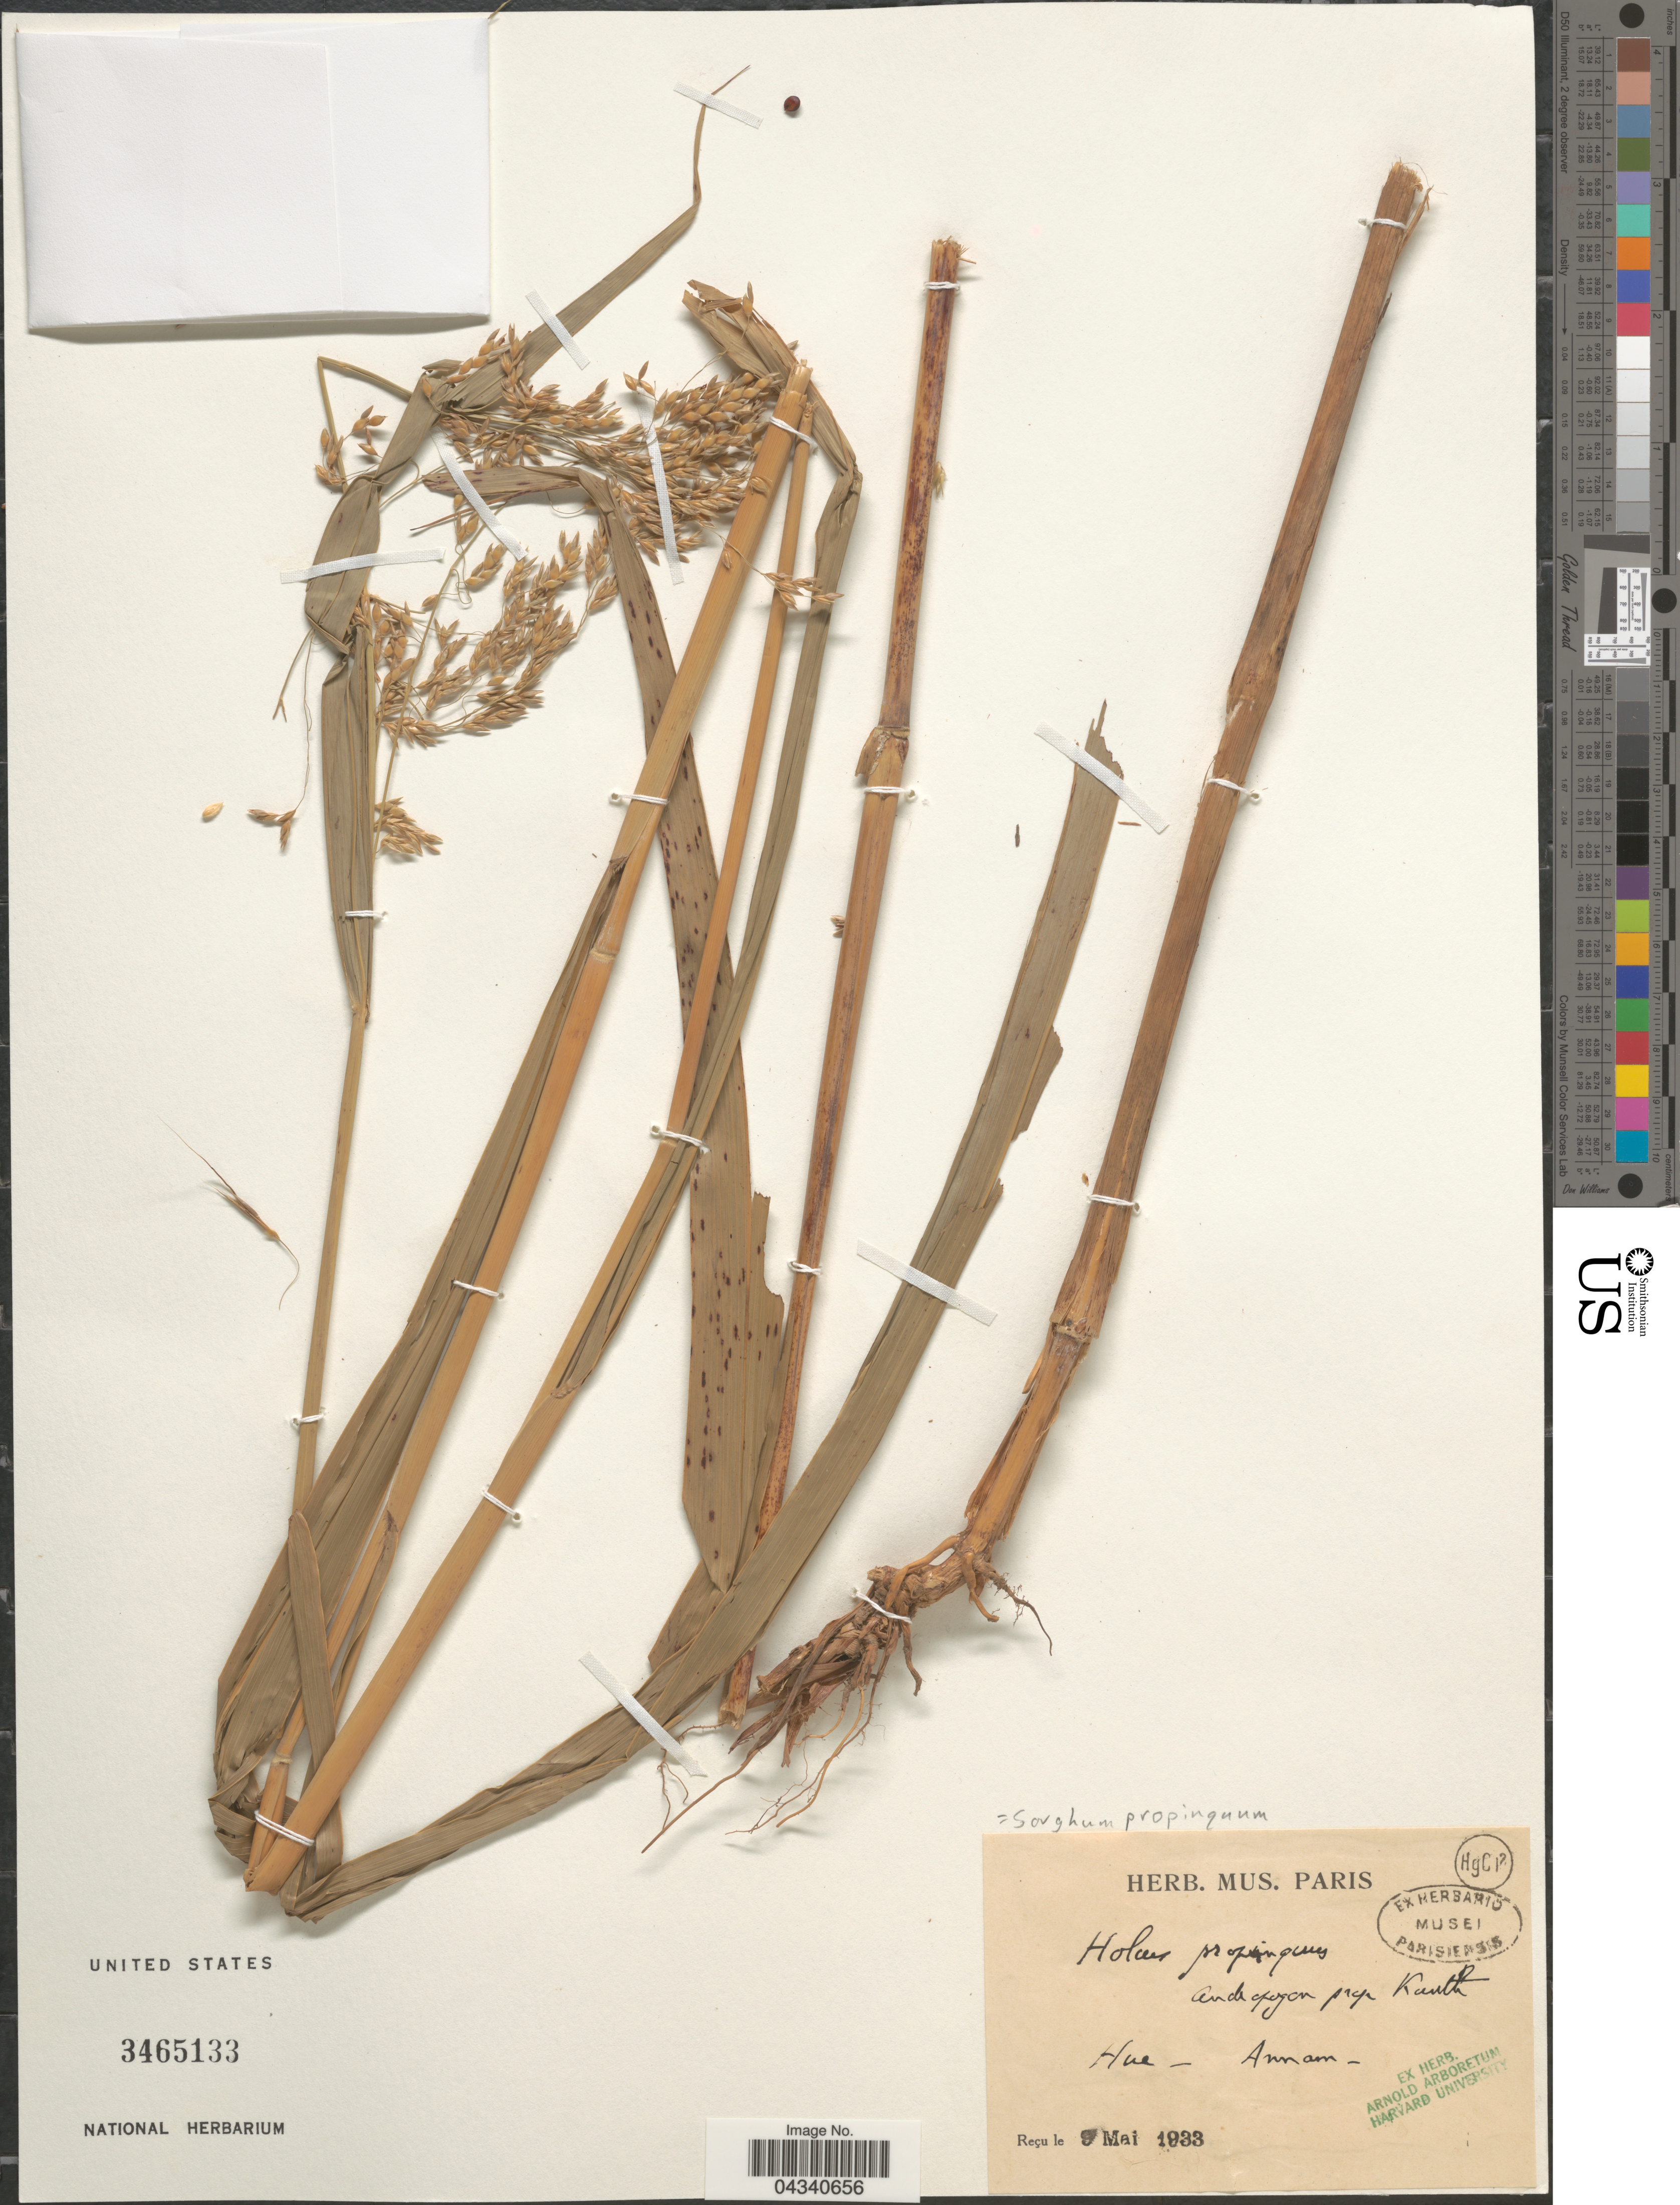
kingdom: Plantae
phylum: Tracheophyta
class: Liliopsida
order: Poales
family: Poaceae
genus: Sorghum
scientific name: Sorghum propinquum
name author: (Kunth) Hitchc.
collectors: ex herb. Mus. Paris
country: Vietnam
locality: Hue - Annam.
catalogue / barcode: US 3465133